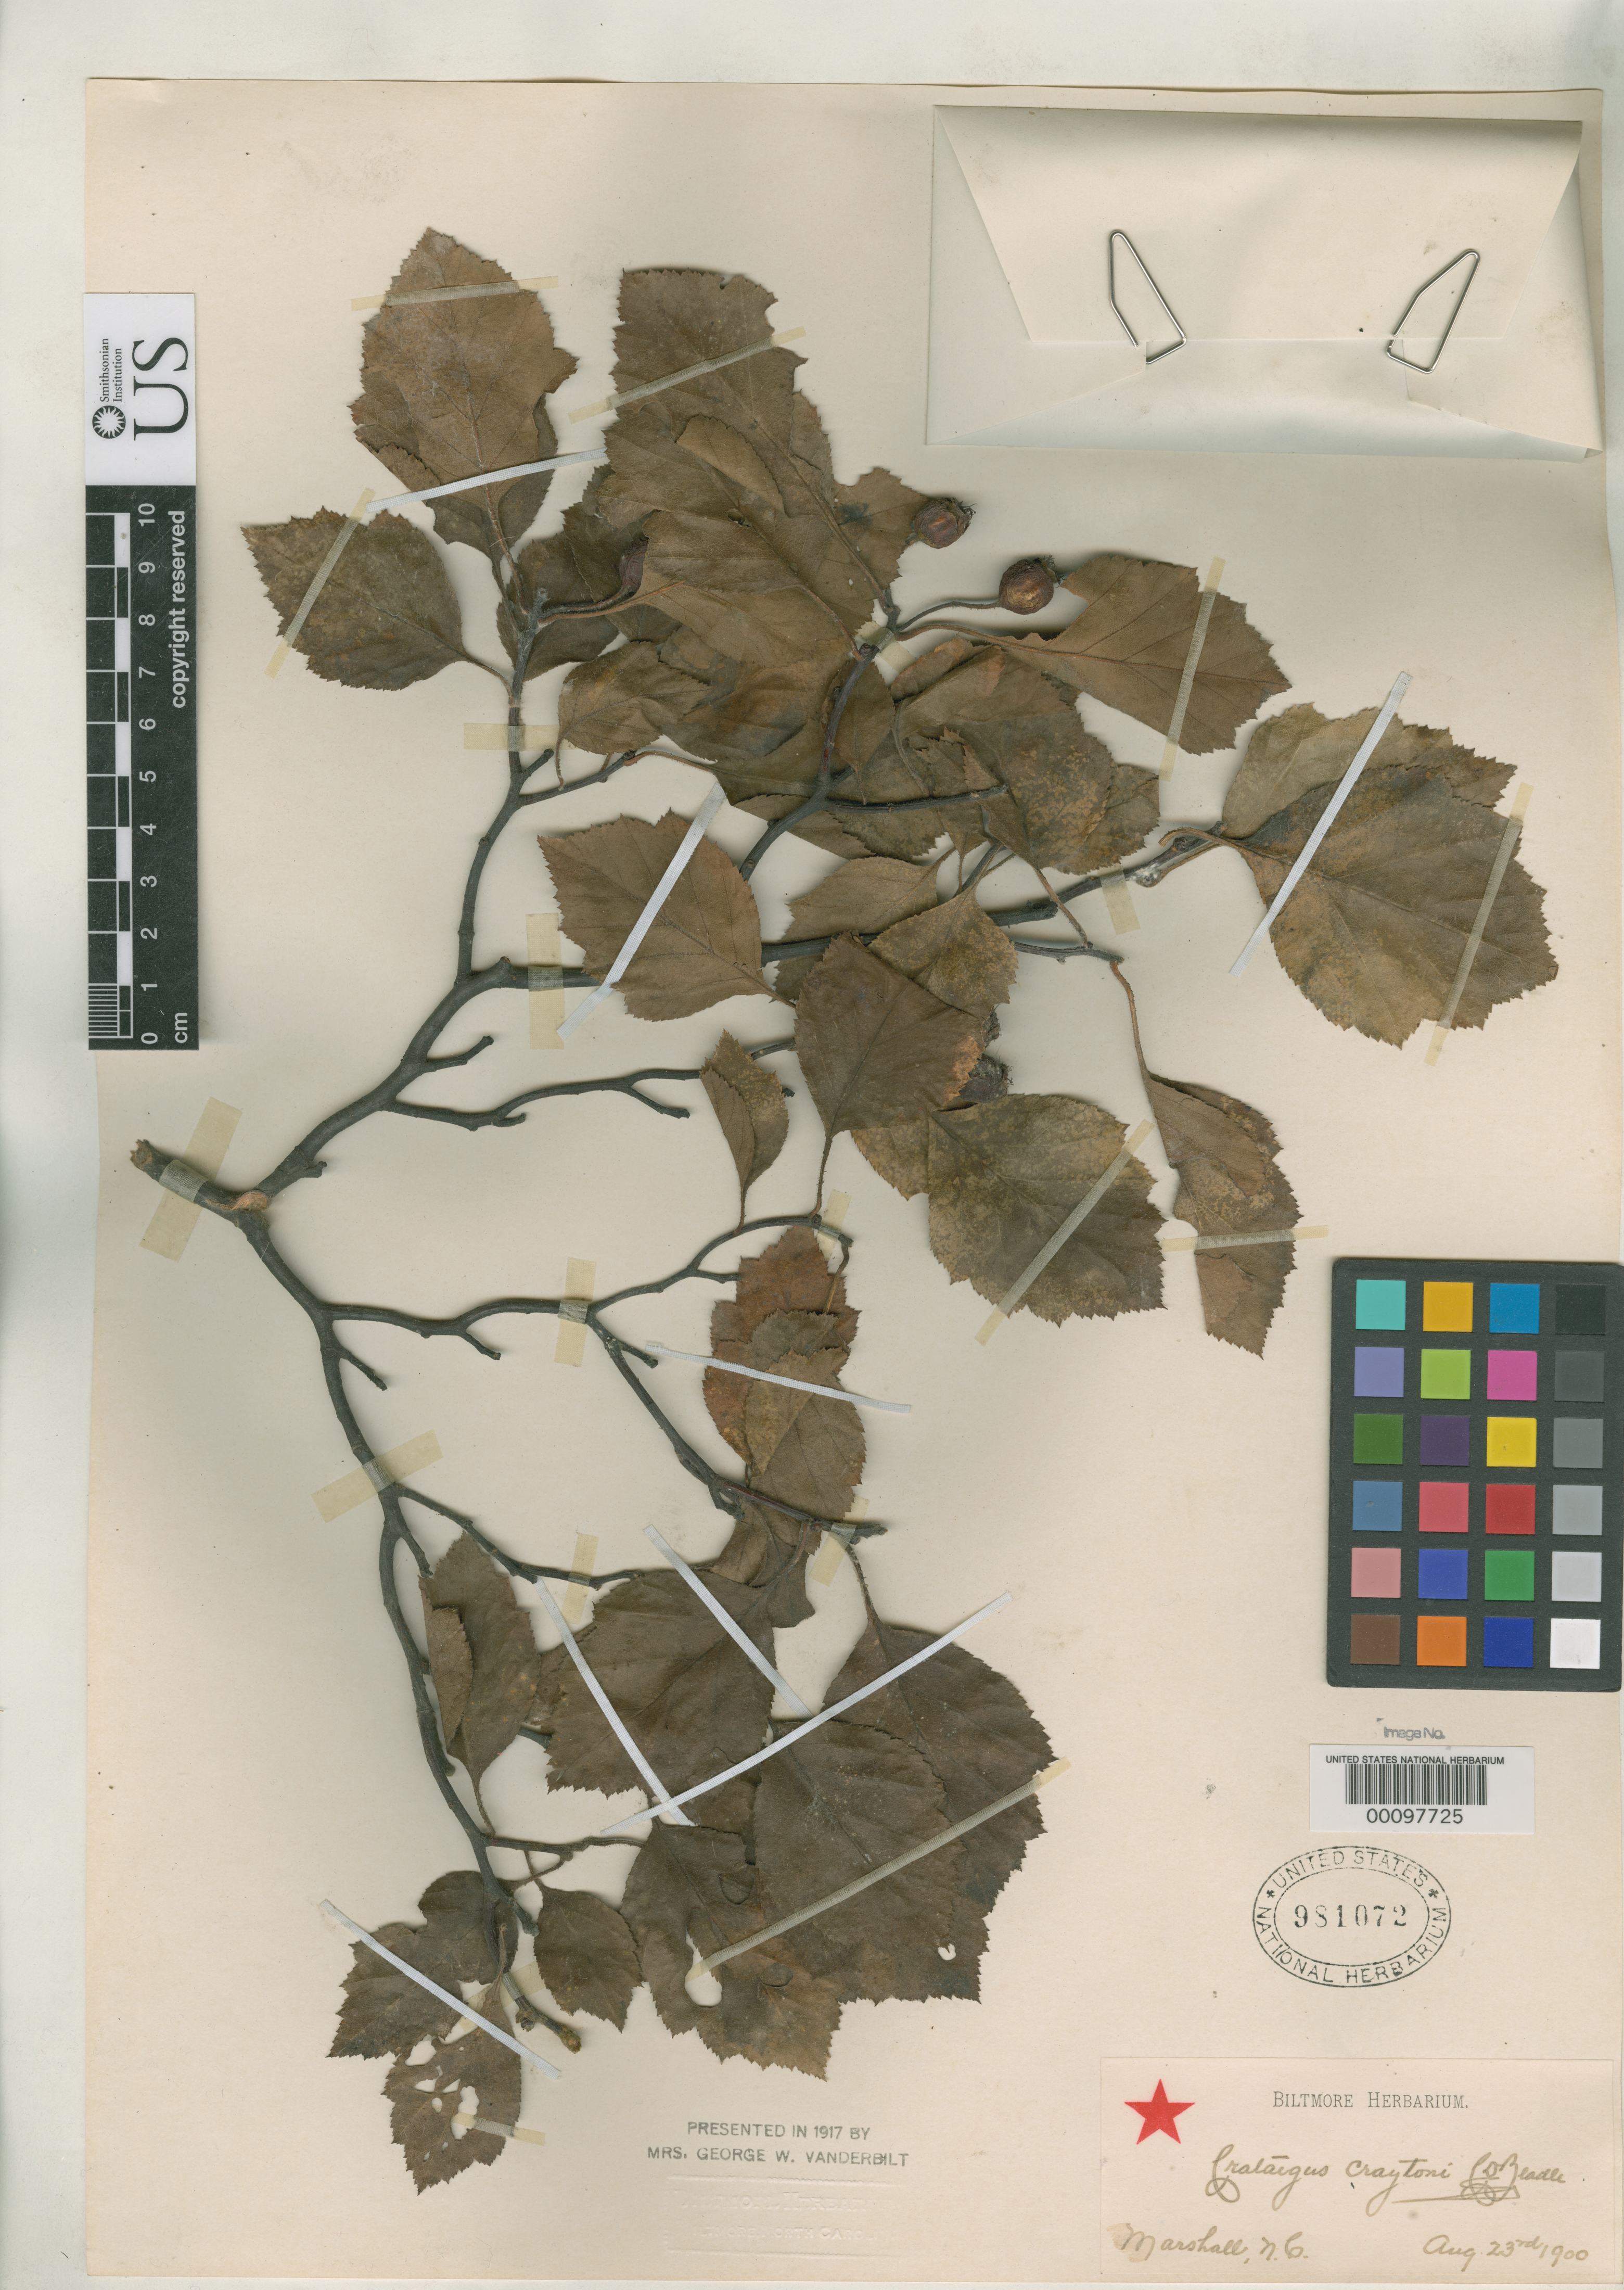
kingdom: Plantae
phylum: Tracheophyta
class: Magnoliopsida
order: Rosales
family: Rosaceae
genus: Crataegus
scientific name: Crataegus craytoni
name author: Beadle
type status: Type Collection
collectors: ex herb. Biltmore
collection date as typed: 23 Aug 1900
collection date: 1900-08-23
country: United States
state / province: North Carolina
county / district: Madison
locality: French Broad River 3 miles s of Marshall.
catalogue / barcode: US 981072